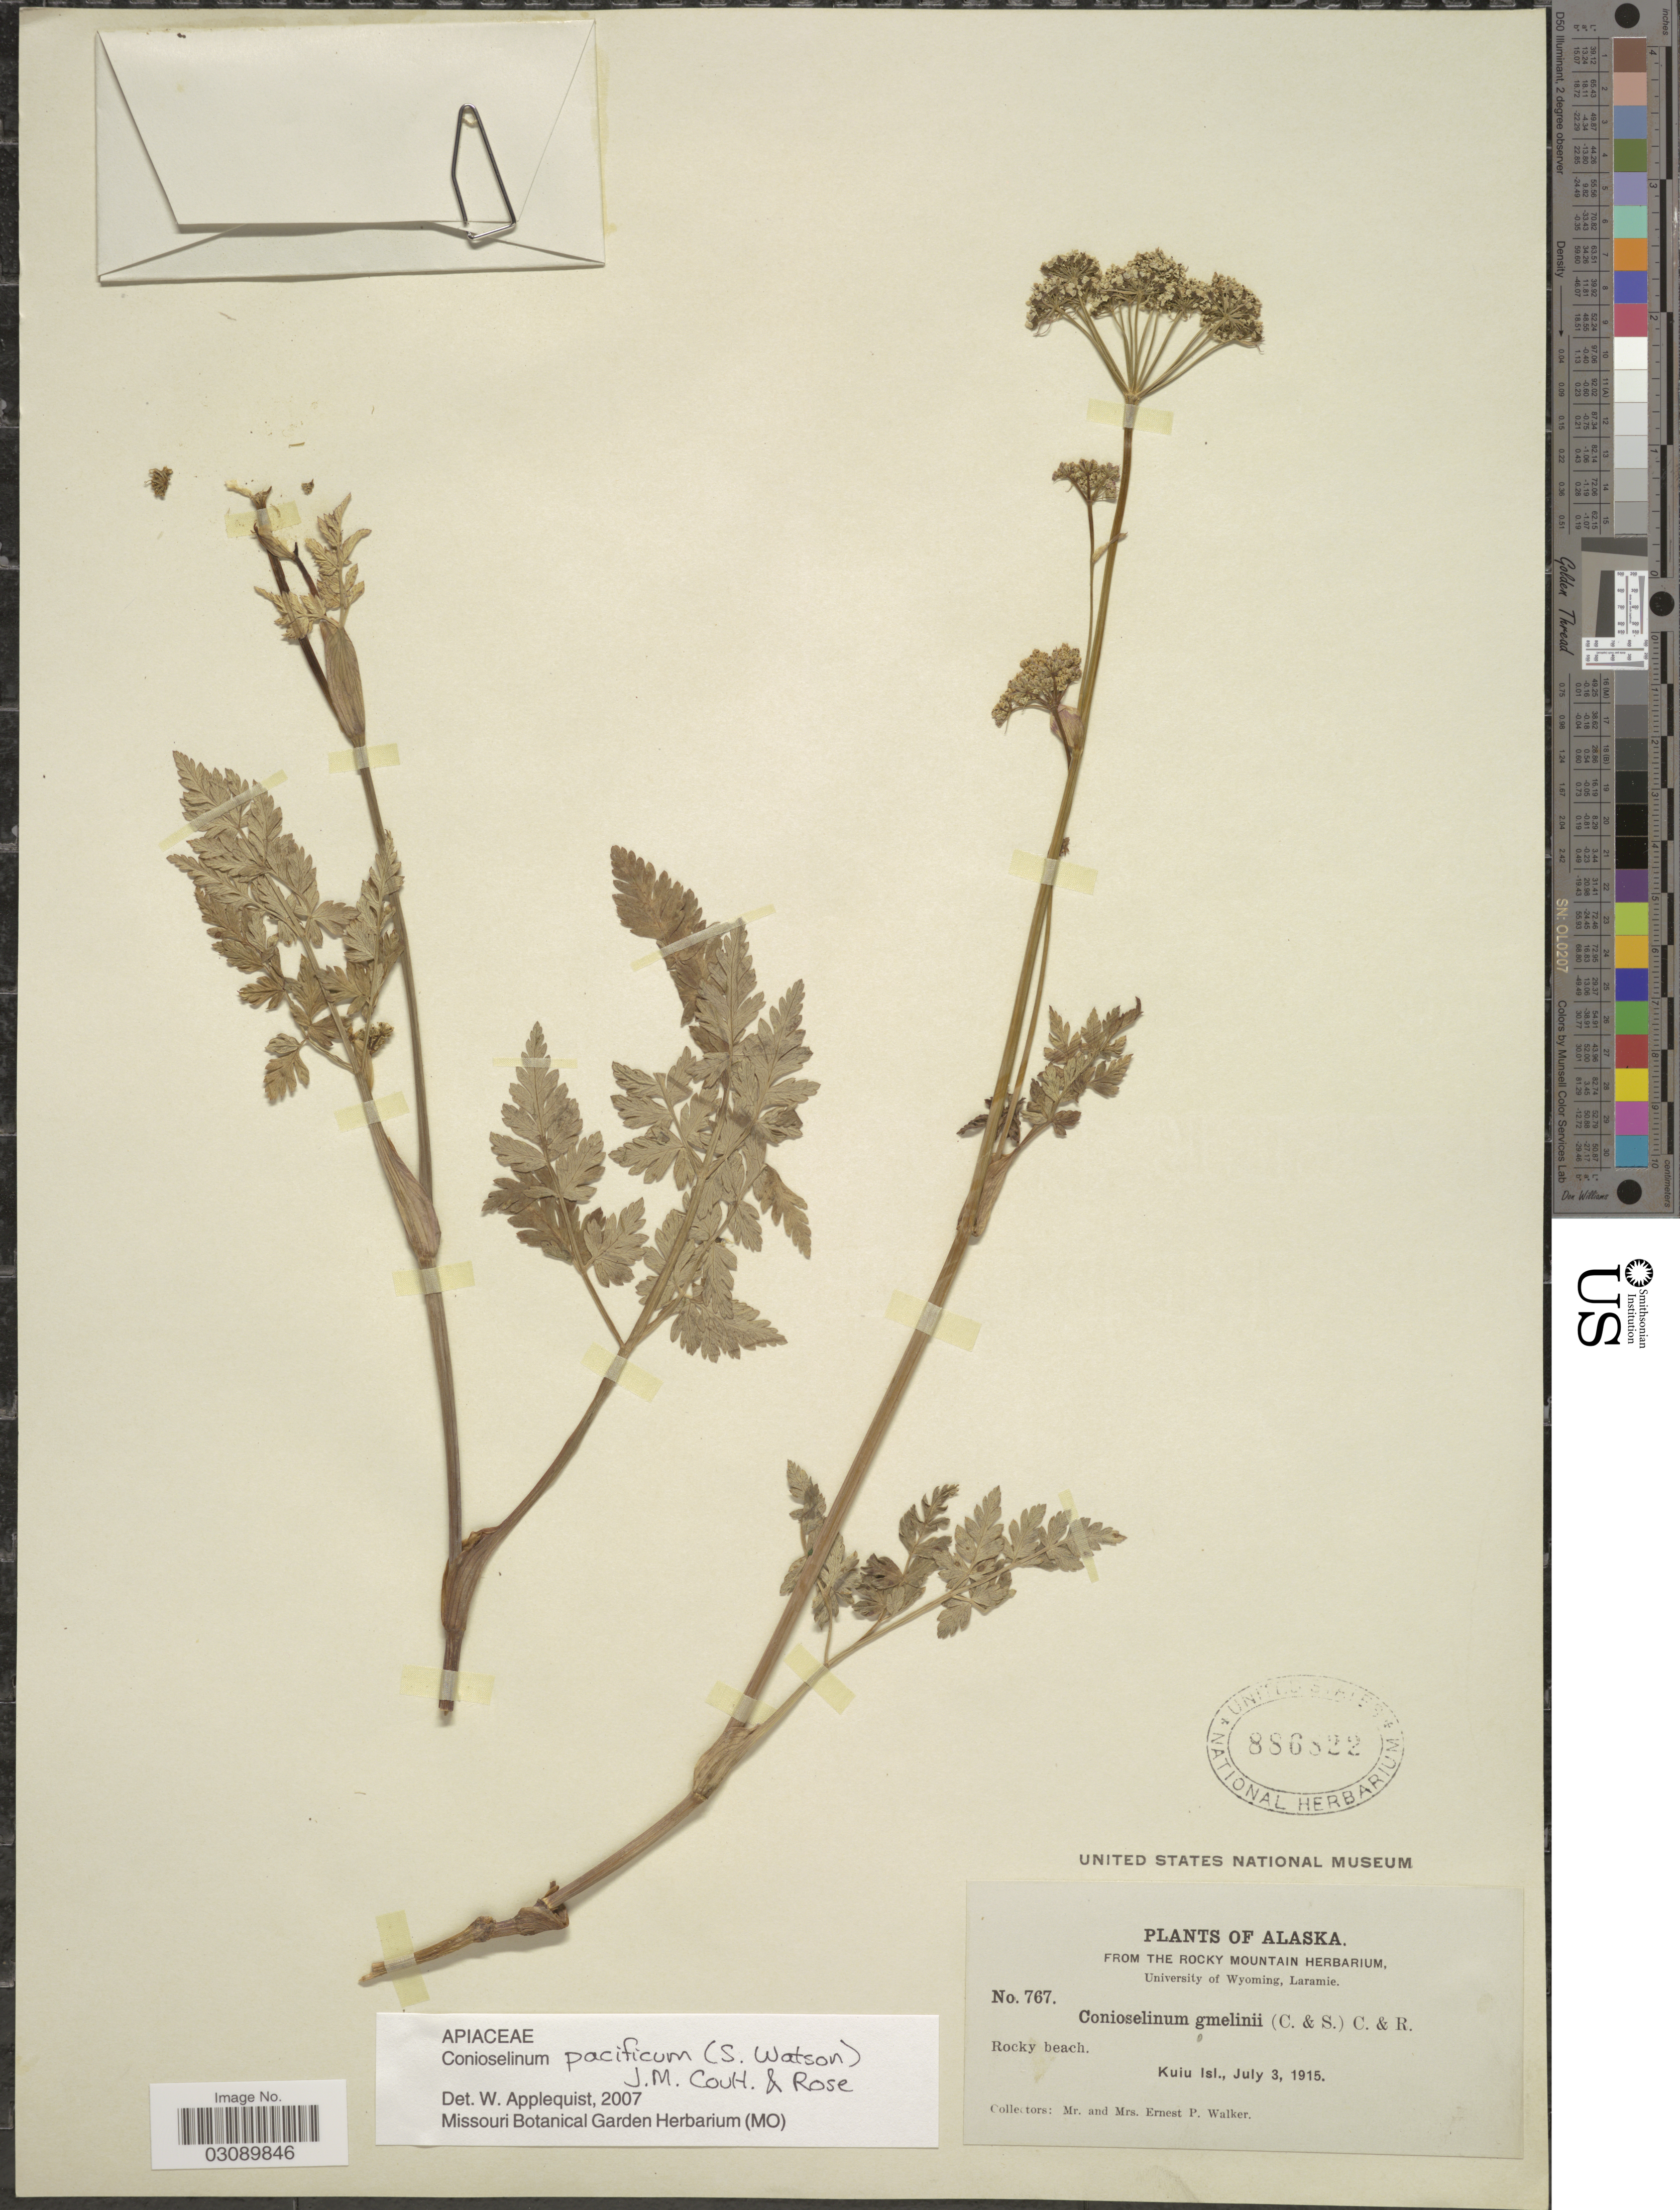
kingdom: Plantae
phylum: Tracheophyta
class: Magnoliopsida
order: Apiales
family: Apiaceae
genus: Conioselinum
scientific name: Conioselinum pacificum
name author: (S. Watson) J.M. Coult. & Rose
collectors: E. P. Walker & E. Walker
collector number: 767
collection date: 1915-07-03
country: United States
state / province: Alaska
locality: Kuiu Isl.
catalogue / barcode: US 886822